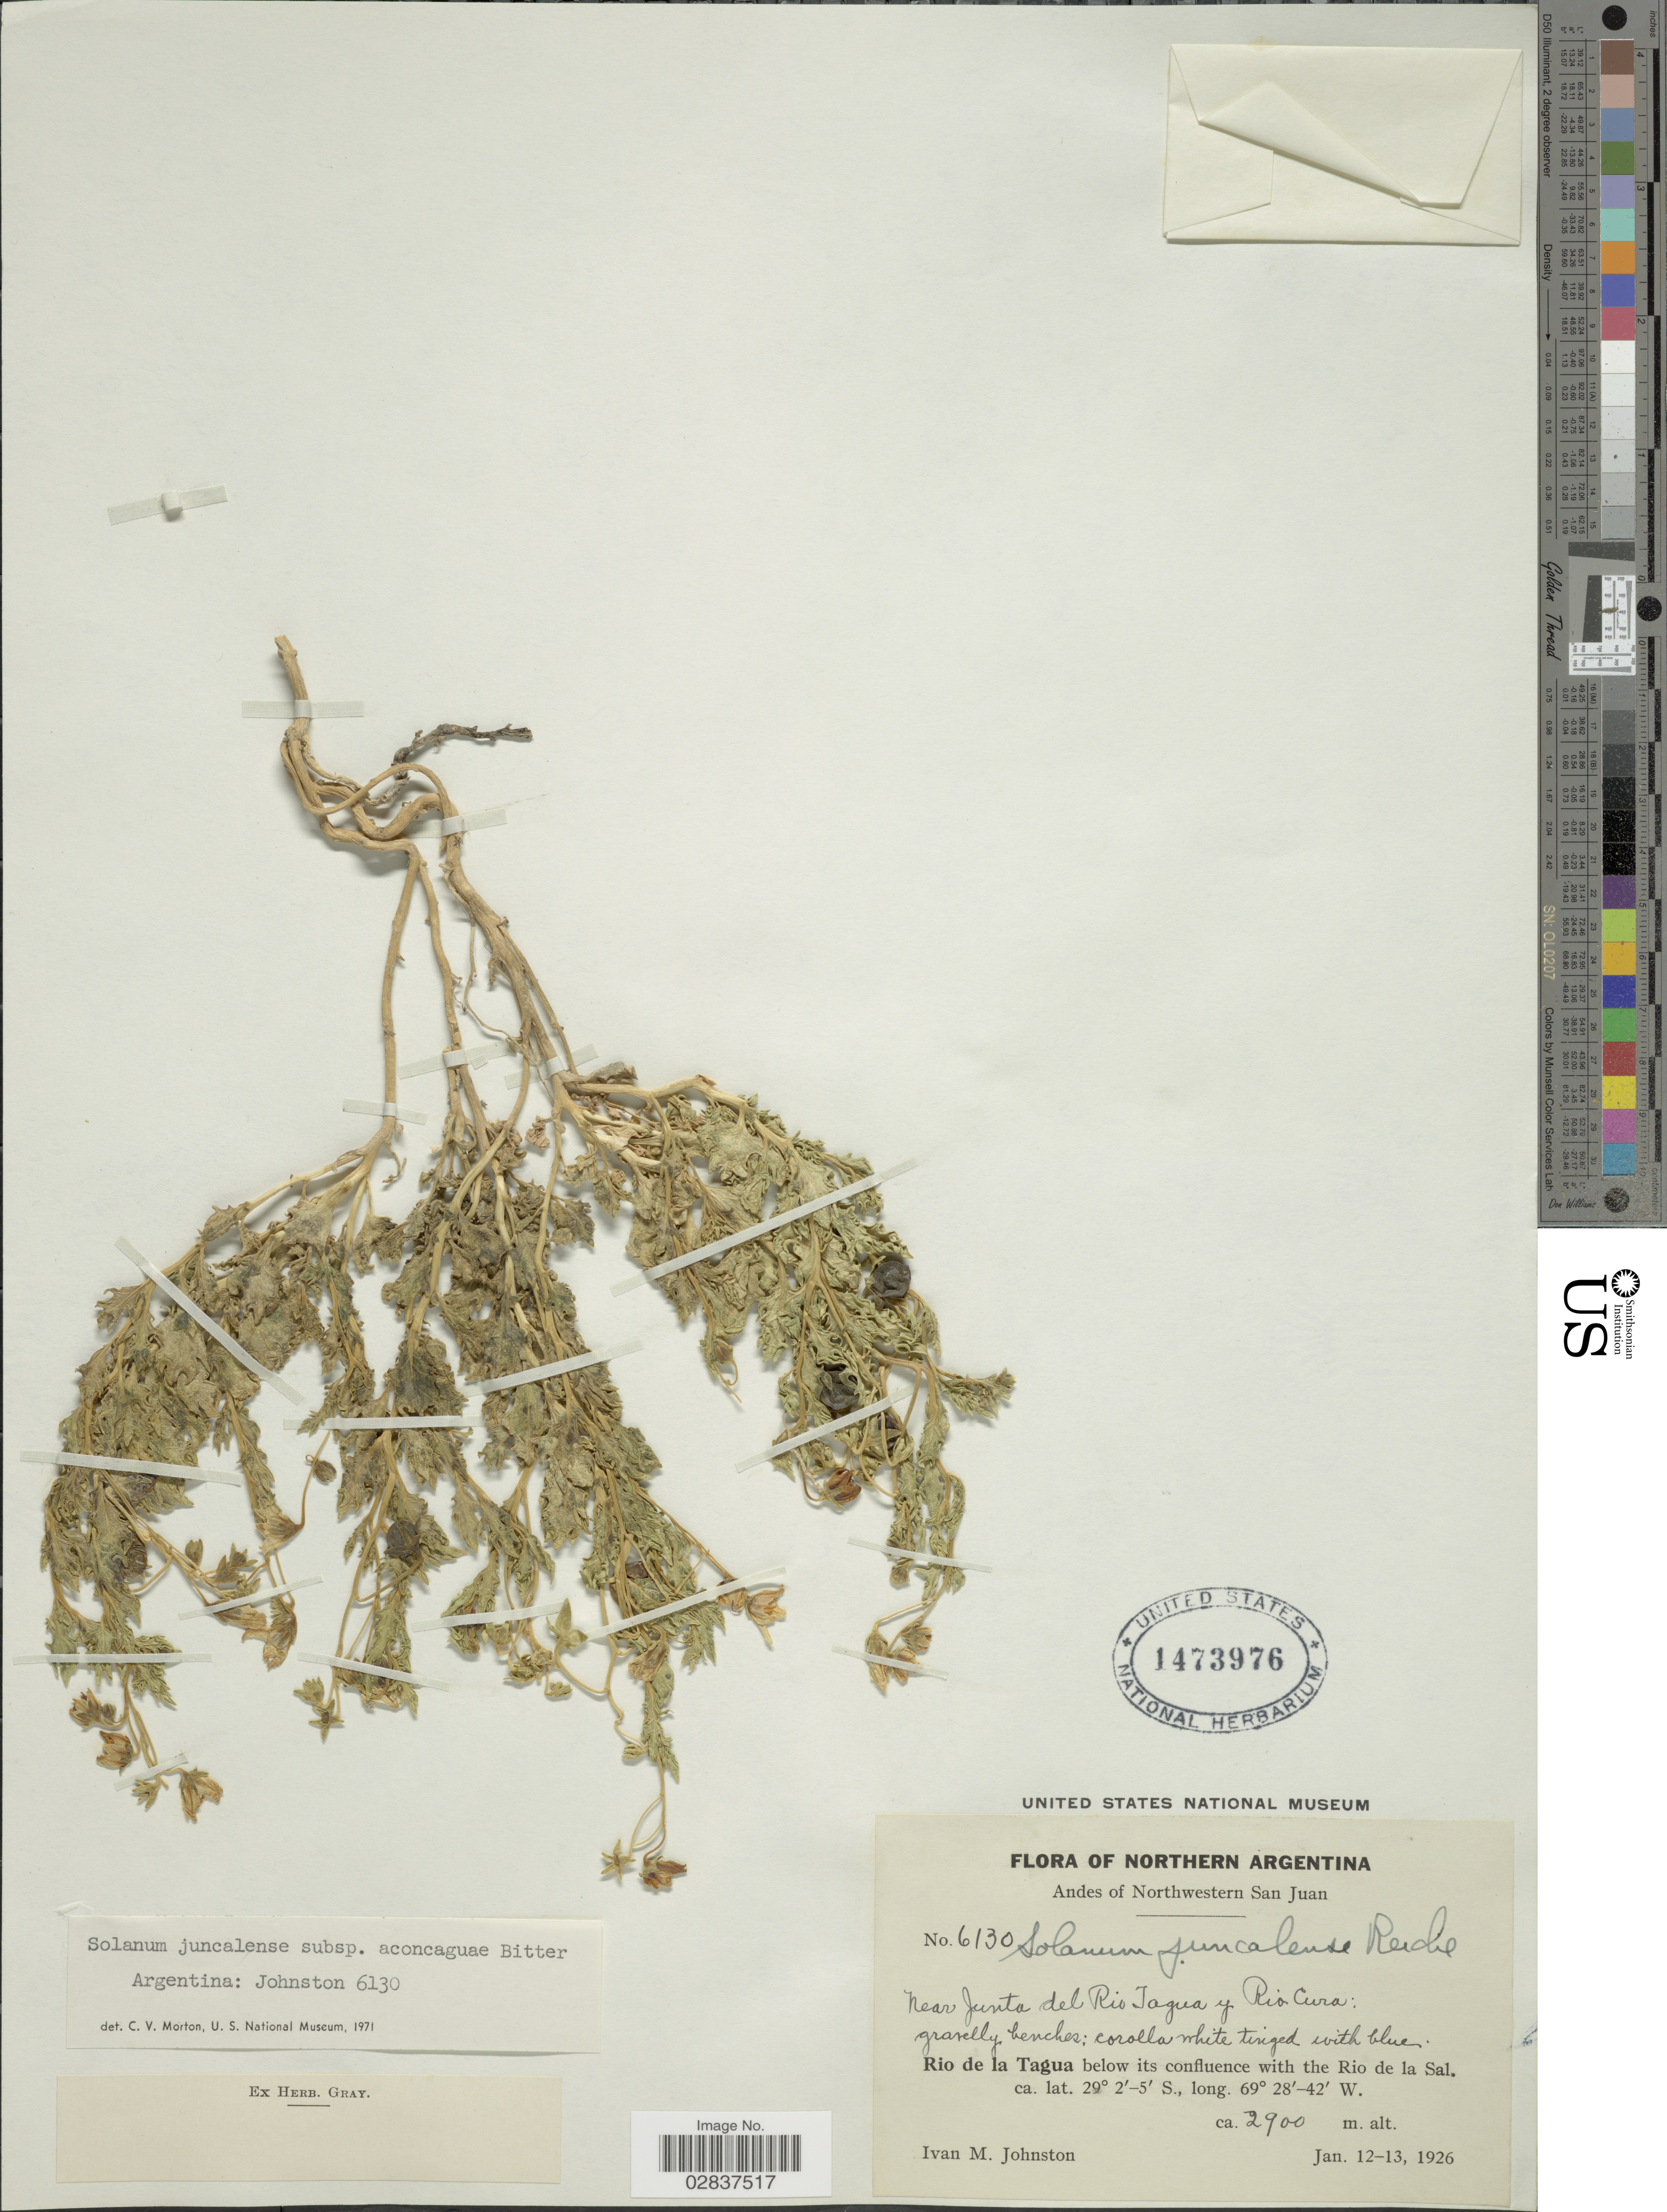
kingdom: Plantae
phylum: Tracheophyta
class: Magnoliopsida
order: Solanales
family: Solanaceae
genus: Solanum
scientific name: Solanum juncalense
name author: Reiche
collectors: I.M. Johnston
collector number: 6130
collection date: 1926-01-12/1926-01-13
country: Argentina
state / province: San Juan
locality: Northern Argentina. Andes of Northwestern San Juan. Near Junta del Rio Tagua y Rio Cura. Rio de la Tagua below its confluence with the Rio de la Sal.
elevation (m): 2900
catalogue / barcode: US 1473976